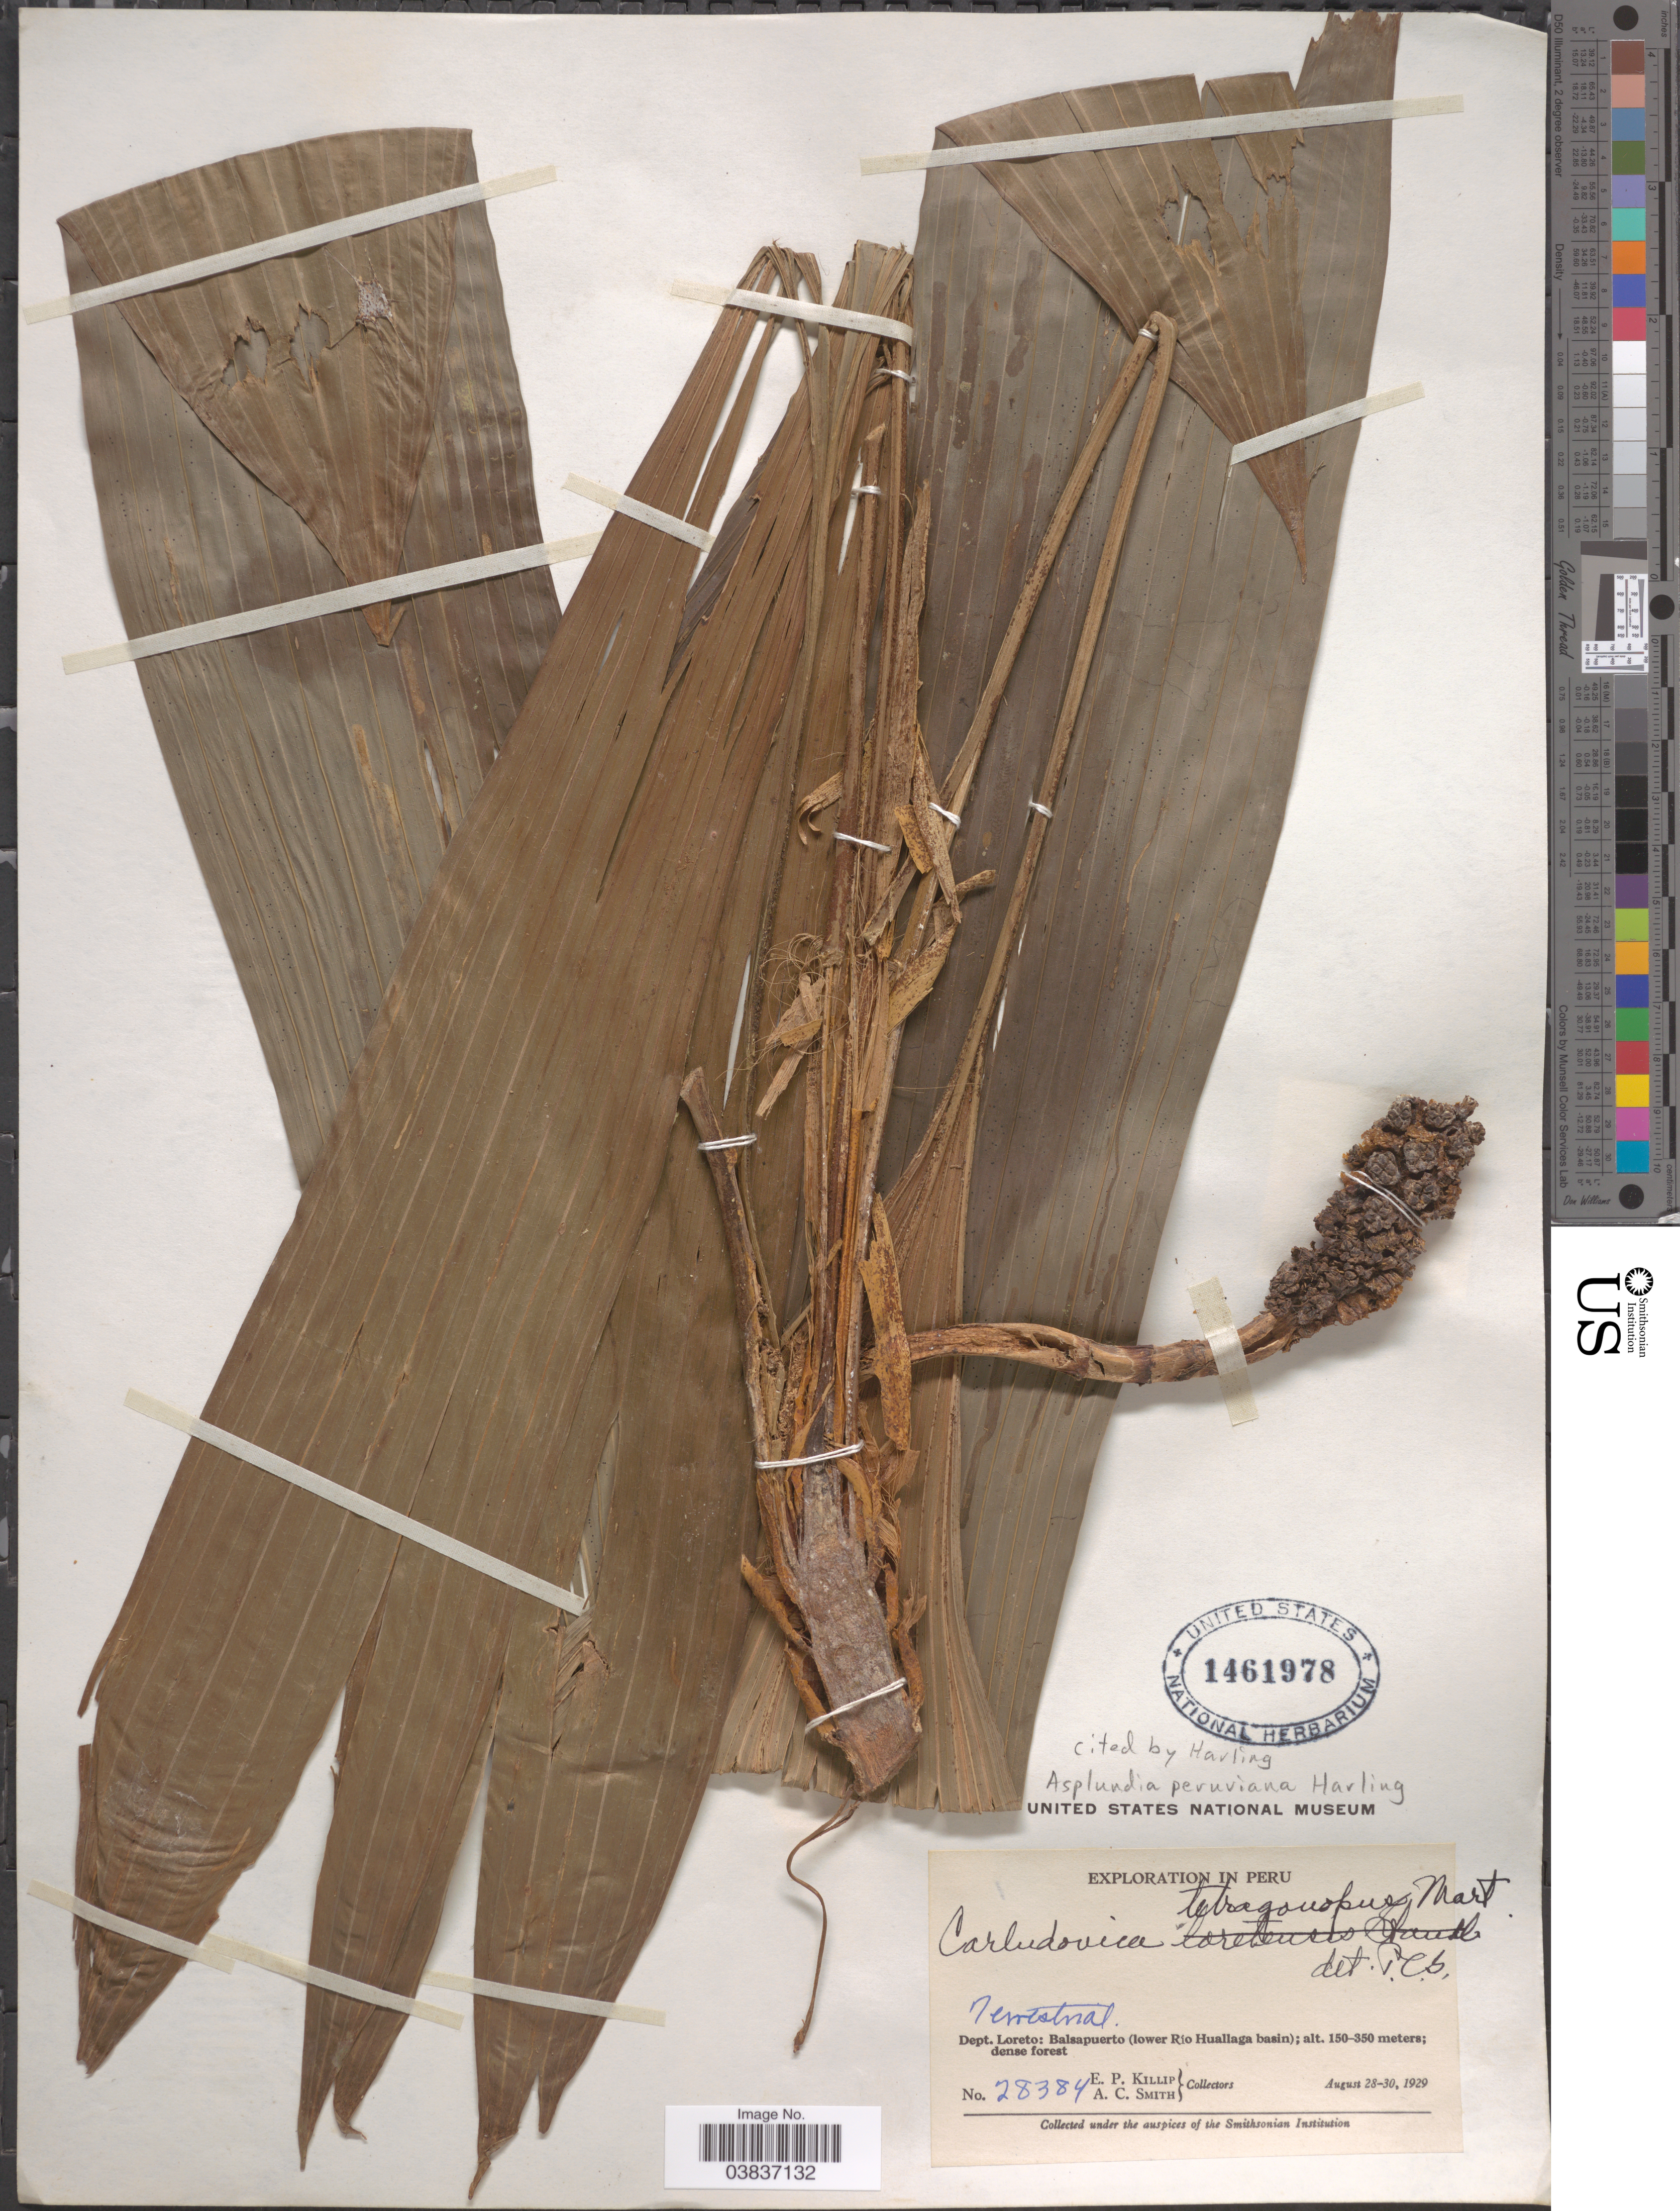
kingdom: Plantae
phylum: Tracheophyta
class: Liliopsida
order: Pandanales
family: Cyclanthaceae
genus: Asplundia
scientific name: Asplundia peruviana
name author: Harling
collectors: E. P. Killip & A. C. Smith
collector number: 28384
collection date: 1929-08-28/1929-08-30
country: Peru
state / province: Loreto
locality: Dept. Loreto: Balsapuerto (lower Río Huallaga basin).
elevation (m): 150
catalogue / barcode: US 1461978